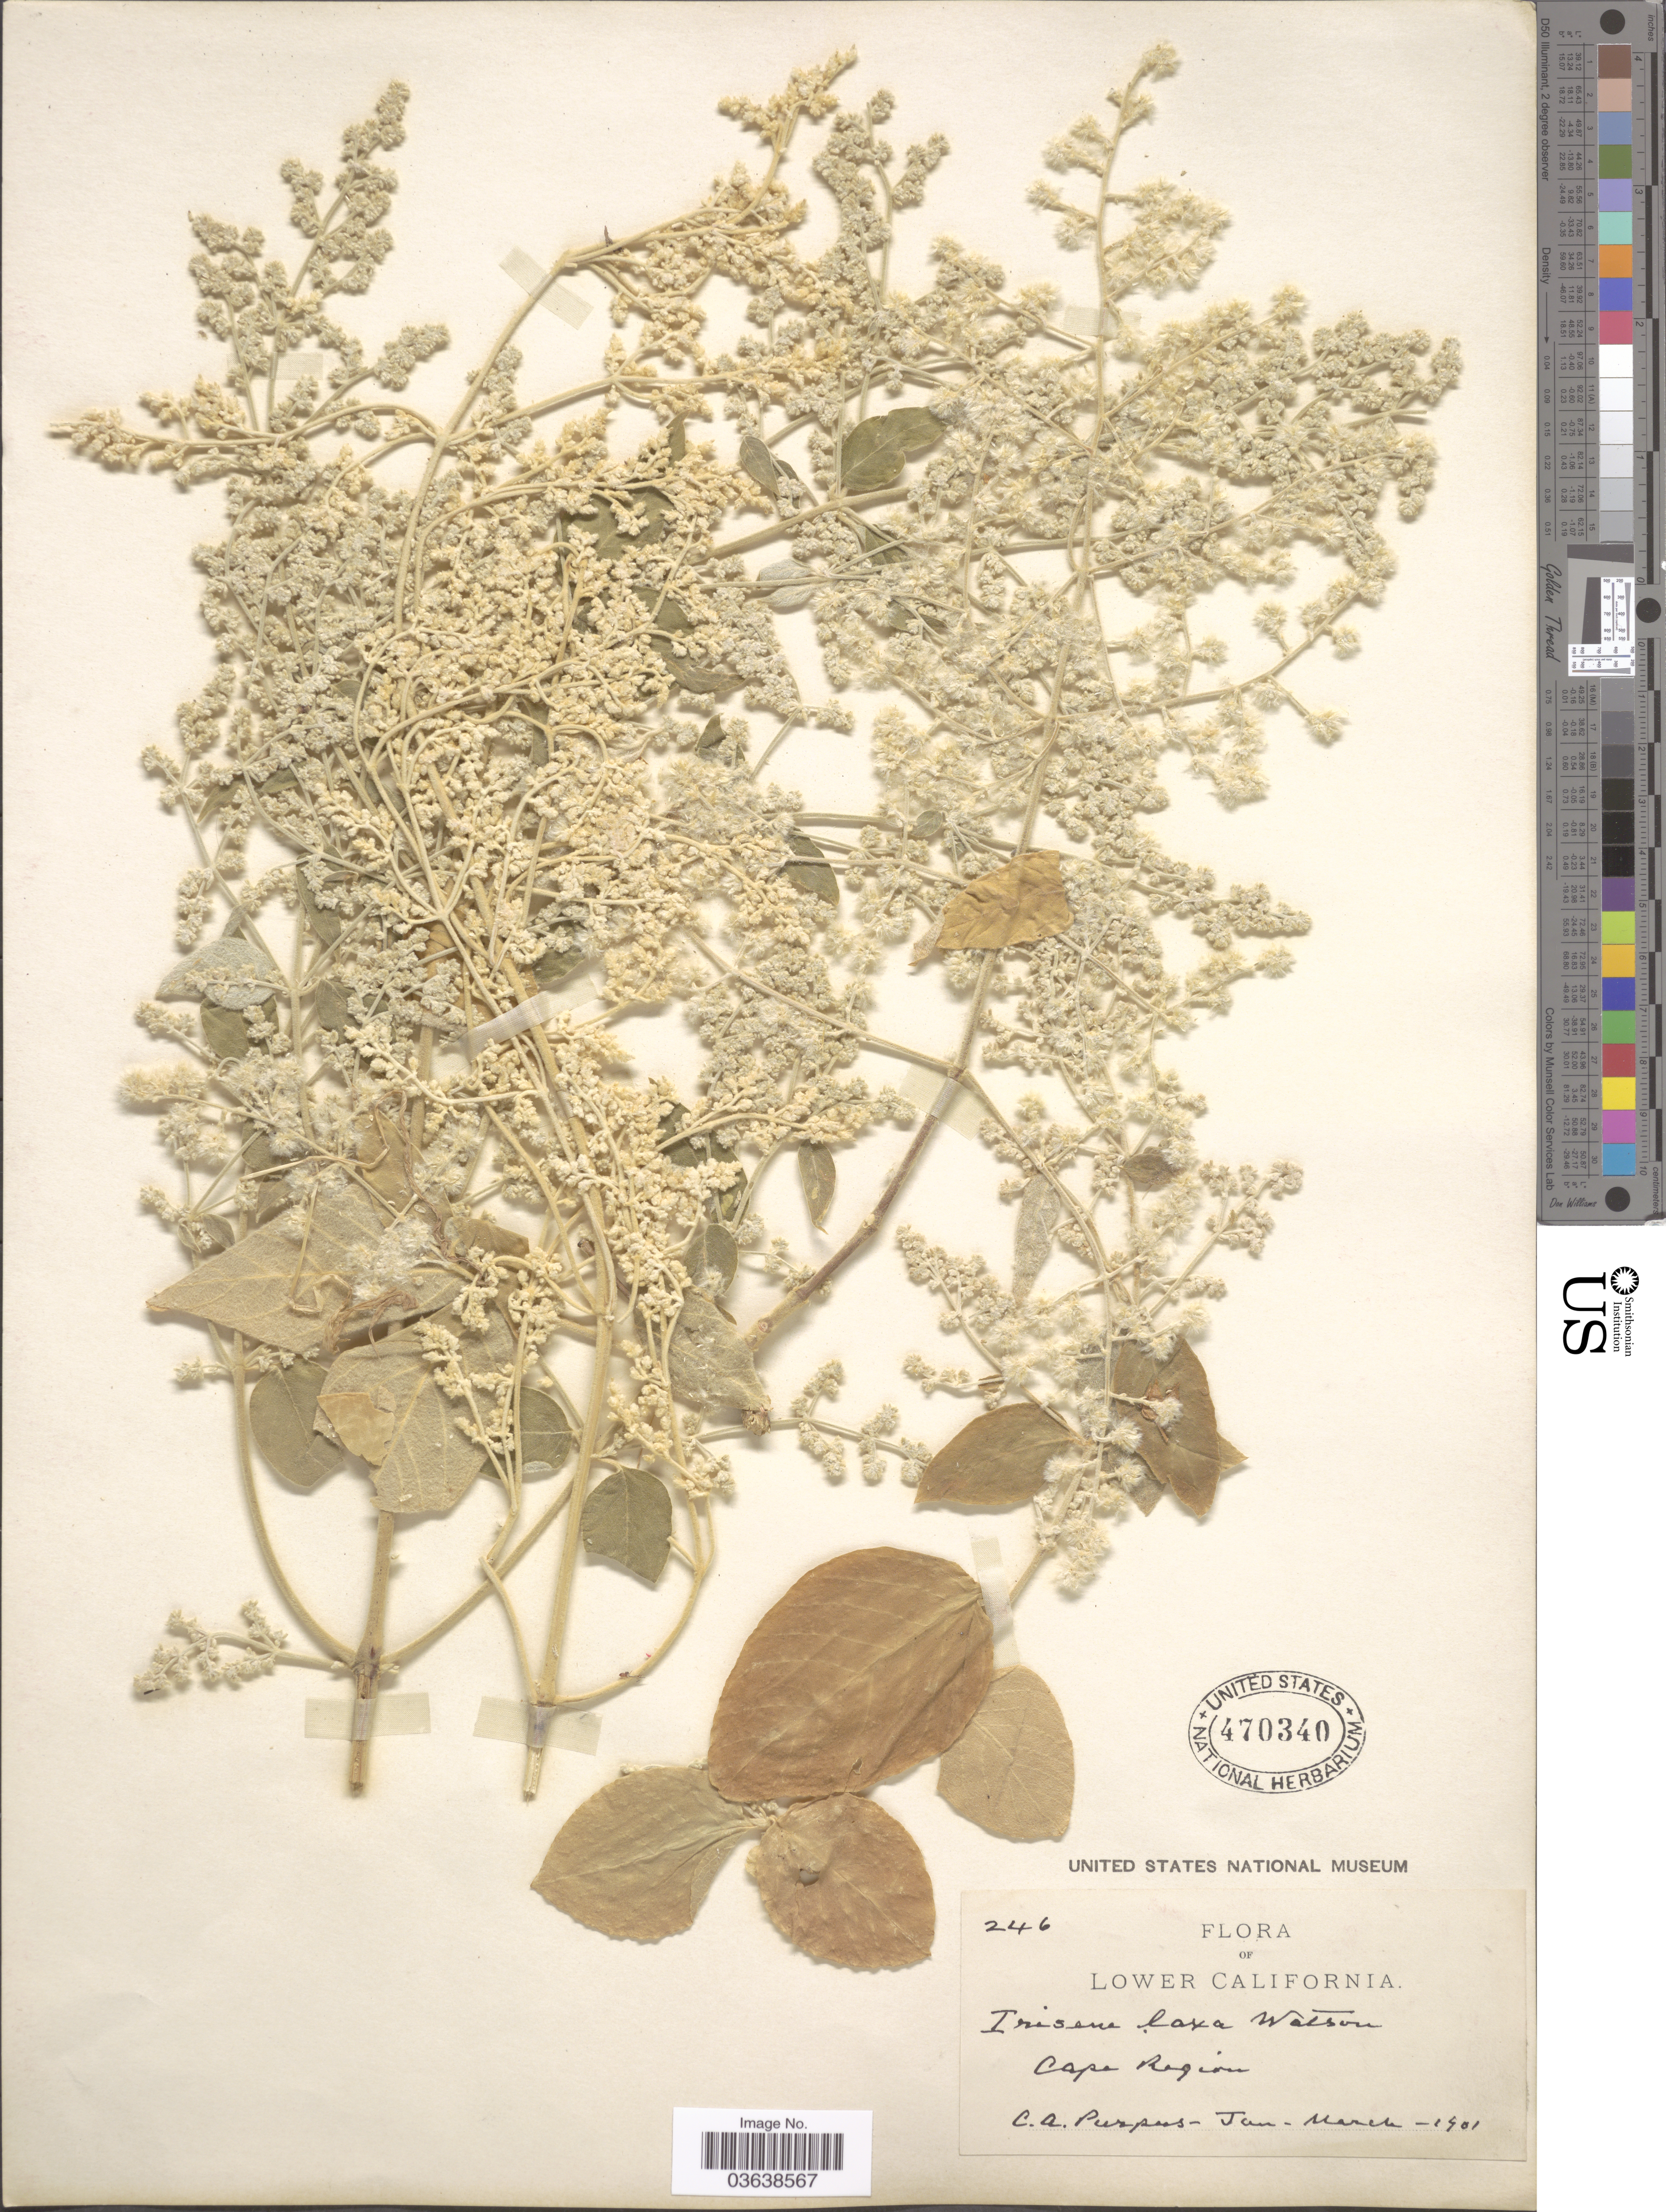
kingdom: Plantae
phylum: Tracheophyta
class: Magnoliopsida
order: Caryophyllales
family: Amaranthaceae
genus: Iresine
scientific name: Iresine calea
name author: (Ibáñez) Standl.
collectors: C. A. Purpus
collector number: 246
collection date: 1901-01/1901-03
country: Mexico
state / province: Baja California Sur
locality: Lower California. Cape Region.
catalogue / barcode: US 470340